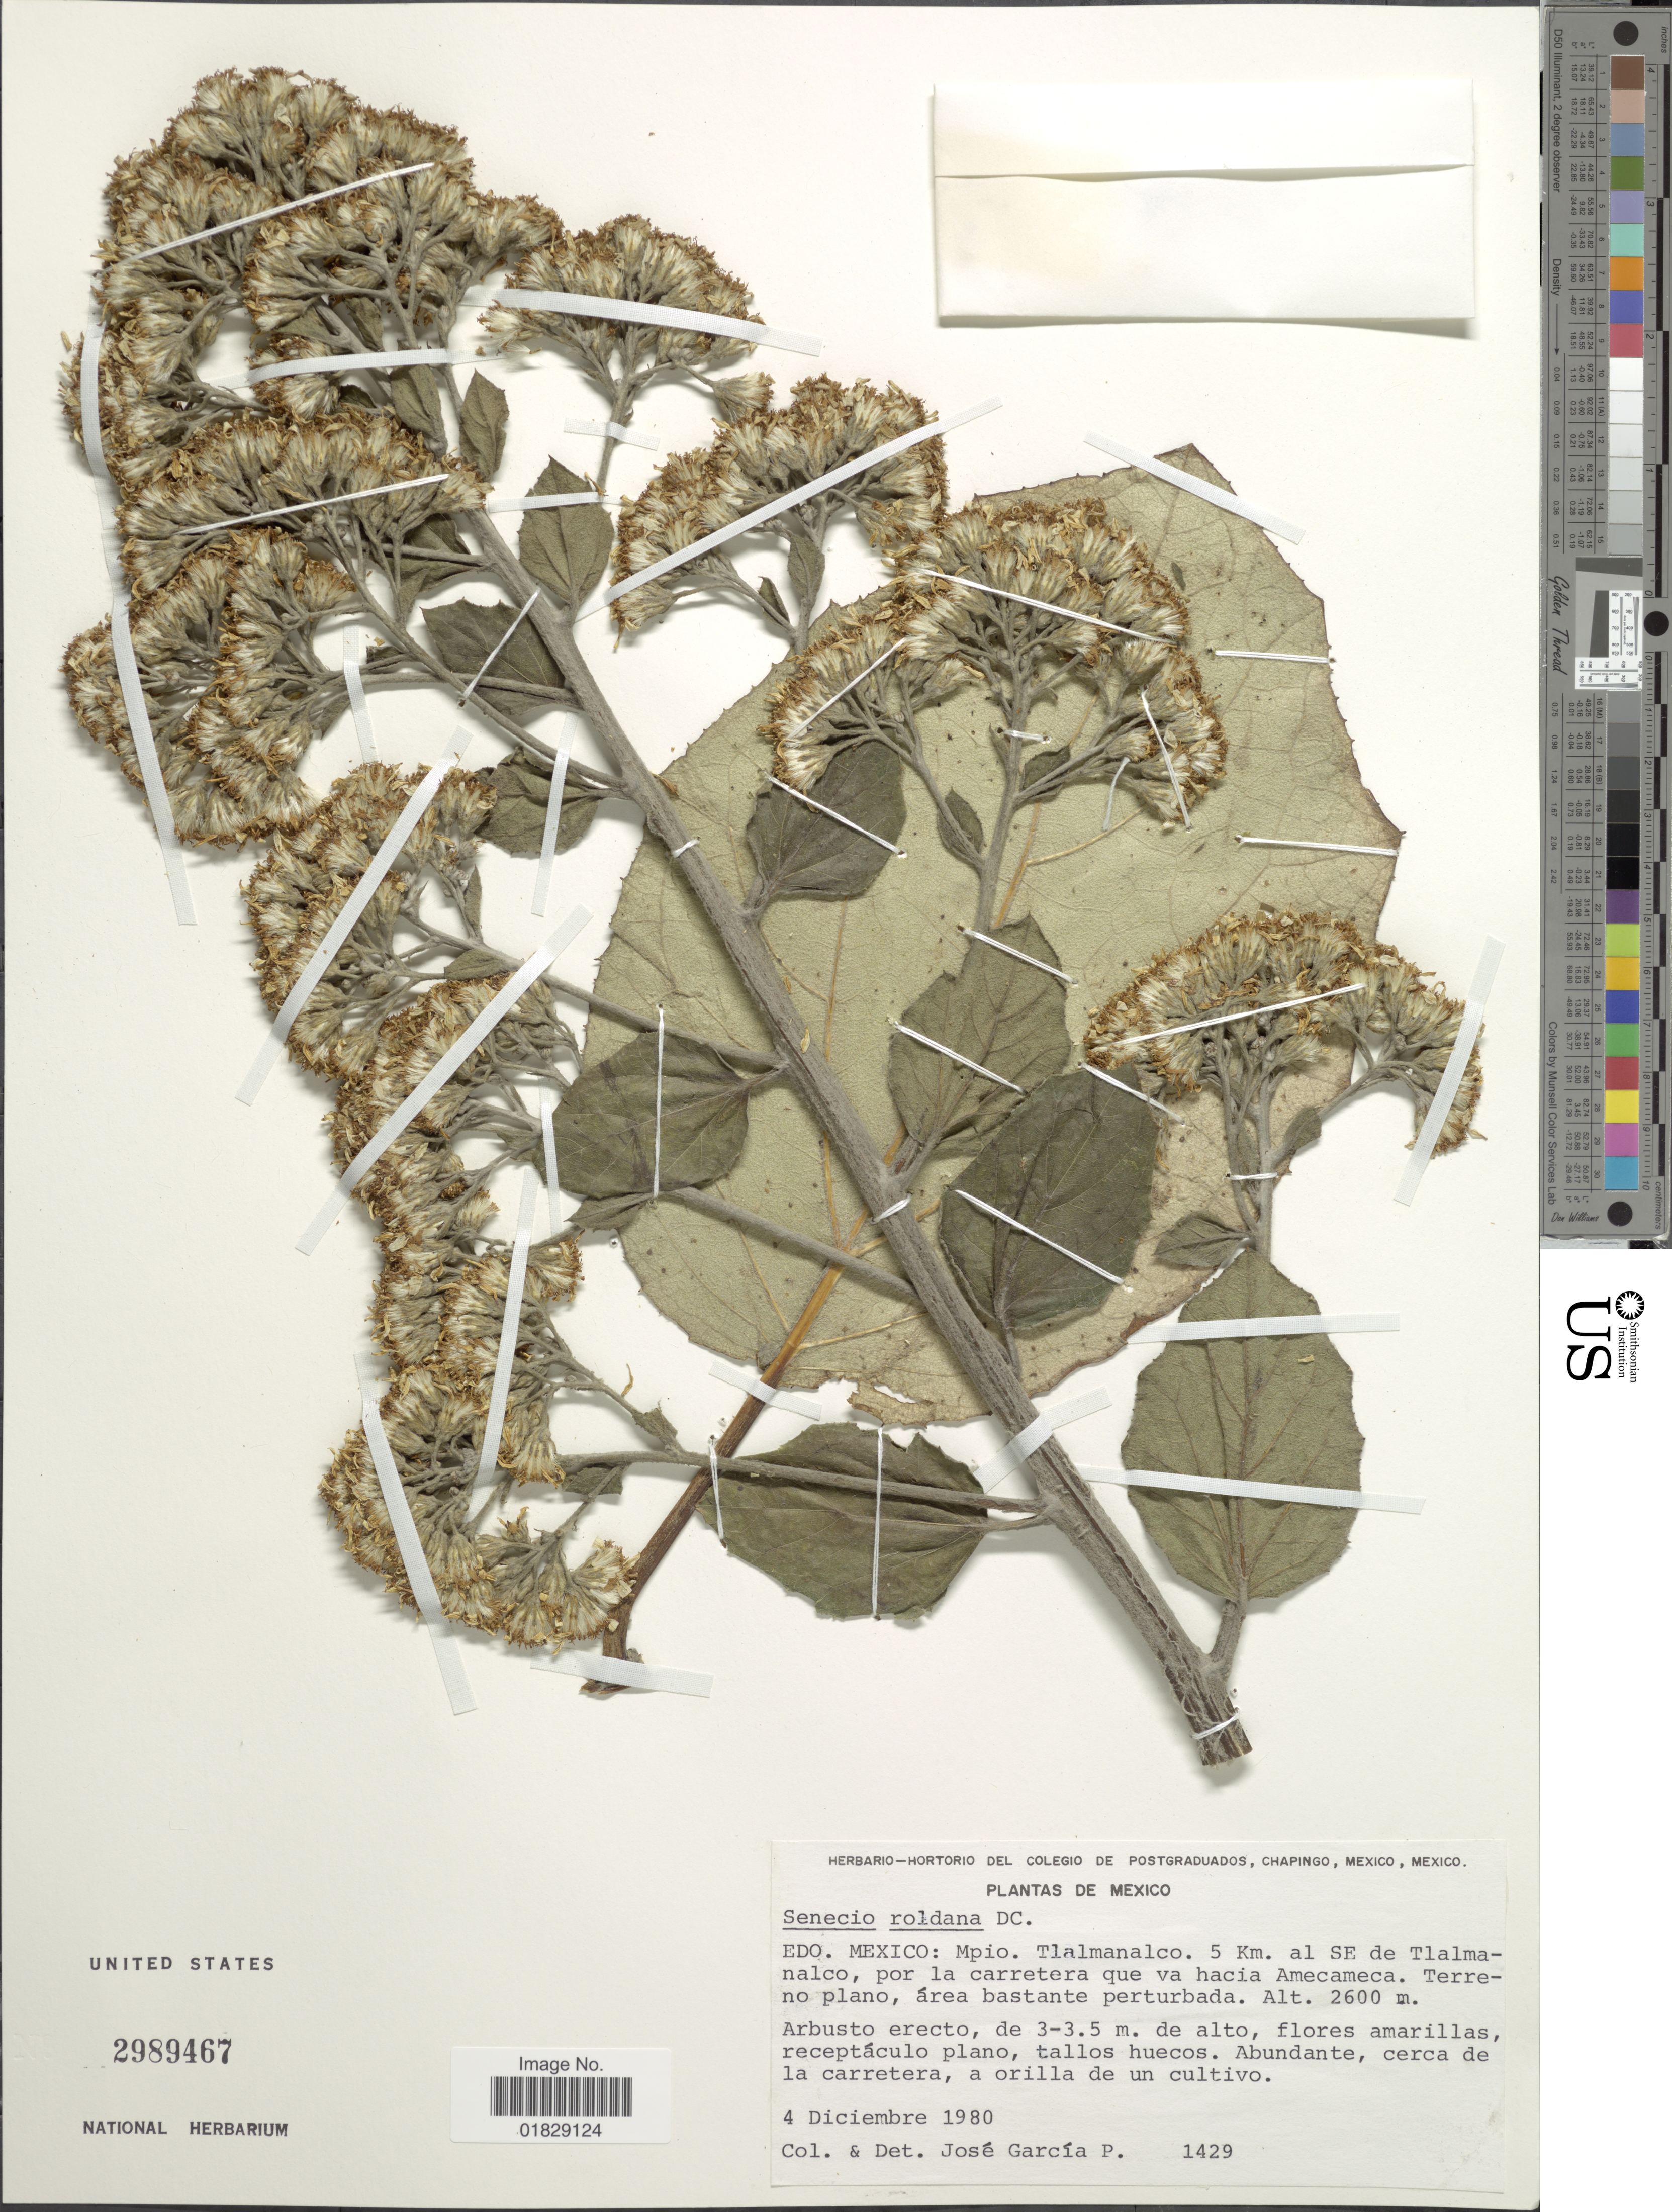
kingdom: Plantae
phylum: Tracheophyta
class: Magnoliopsida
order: Asterales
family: Asteraceae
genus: Roldana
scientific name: Roldana lobata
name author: La Llave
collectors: J. García-P.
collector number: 1429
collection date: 1980-12-04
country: Mexico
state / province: México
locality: Edo. Mexico: Mpio. Tlalmanalco. 5 Km. al SE de Tlalmanalco, por la carretera que va hacia Amecameca.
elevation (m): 2600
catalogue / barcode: US 2989467